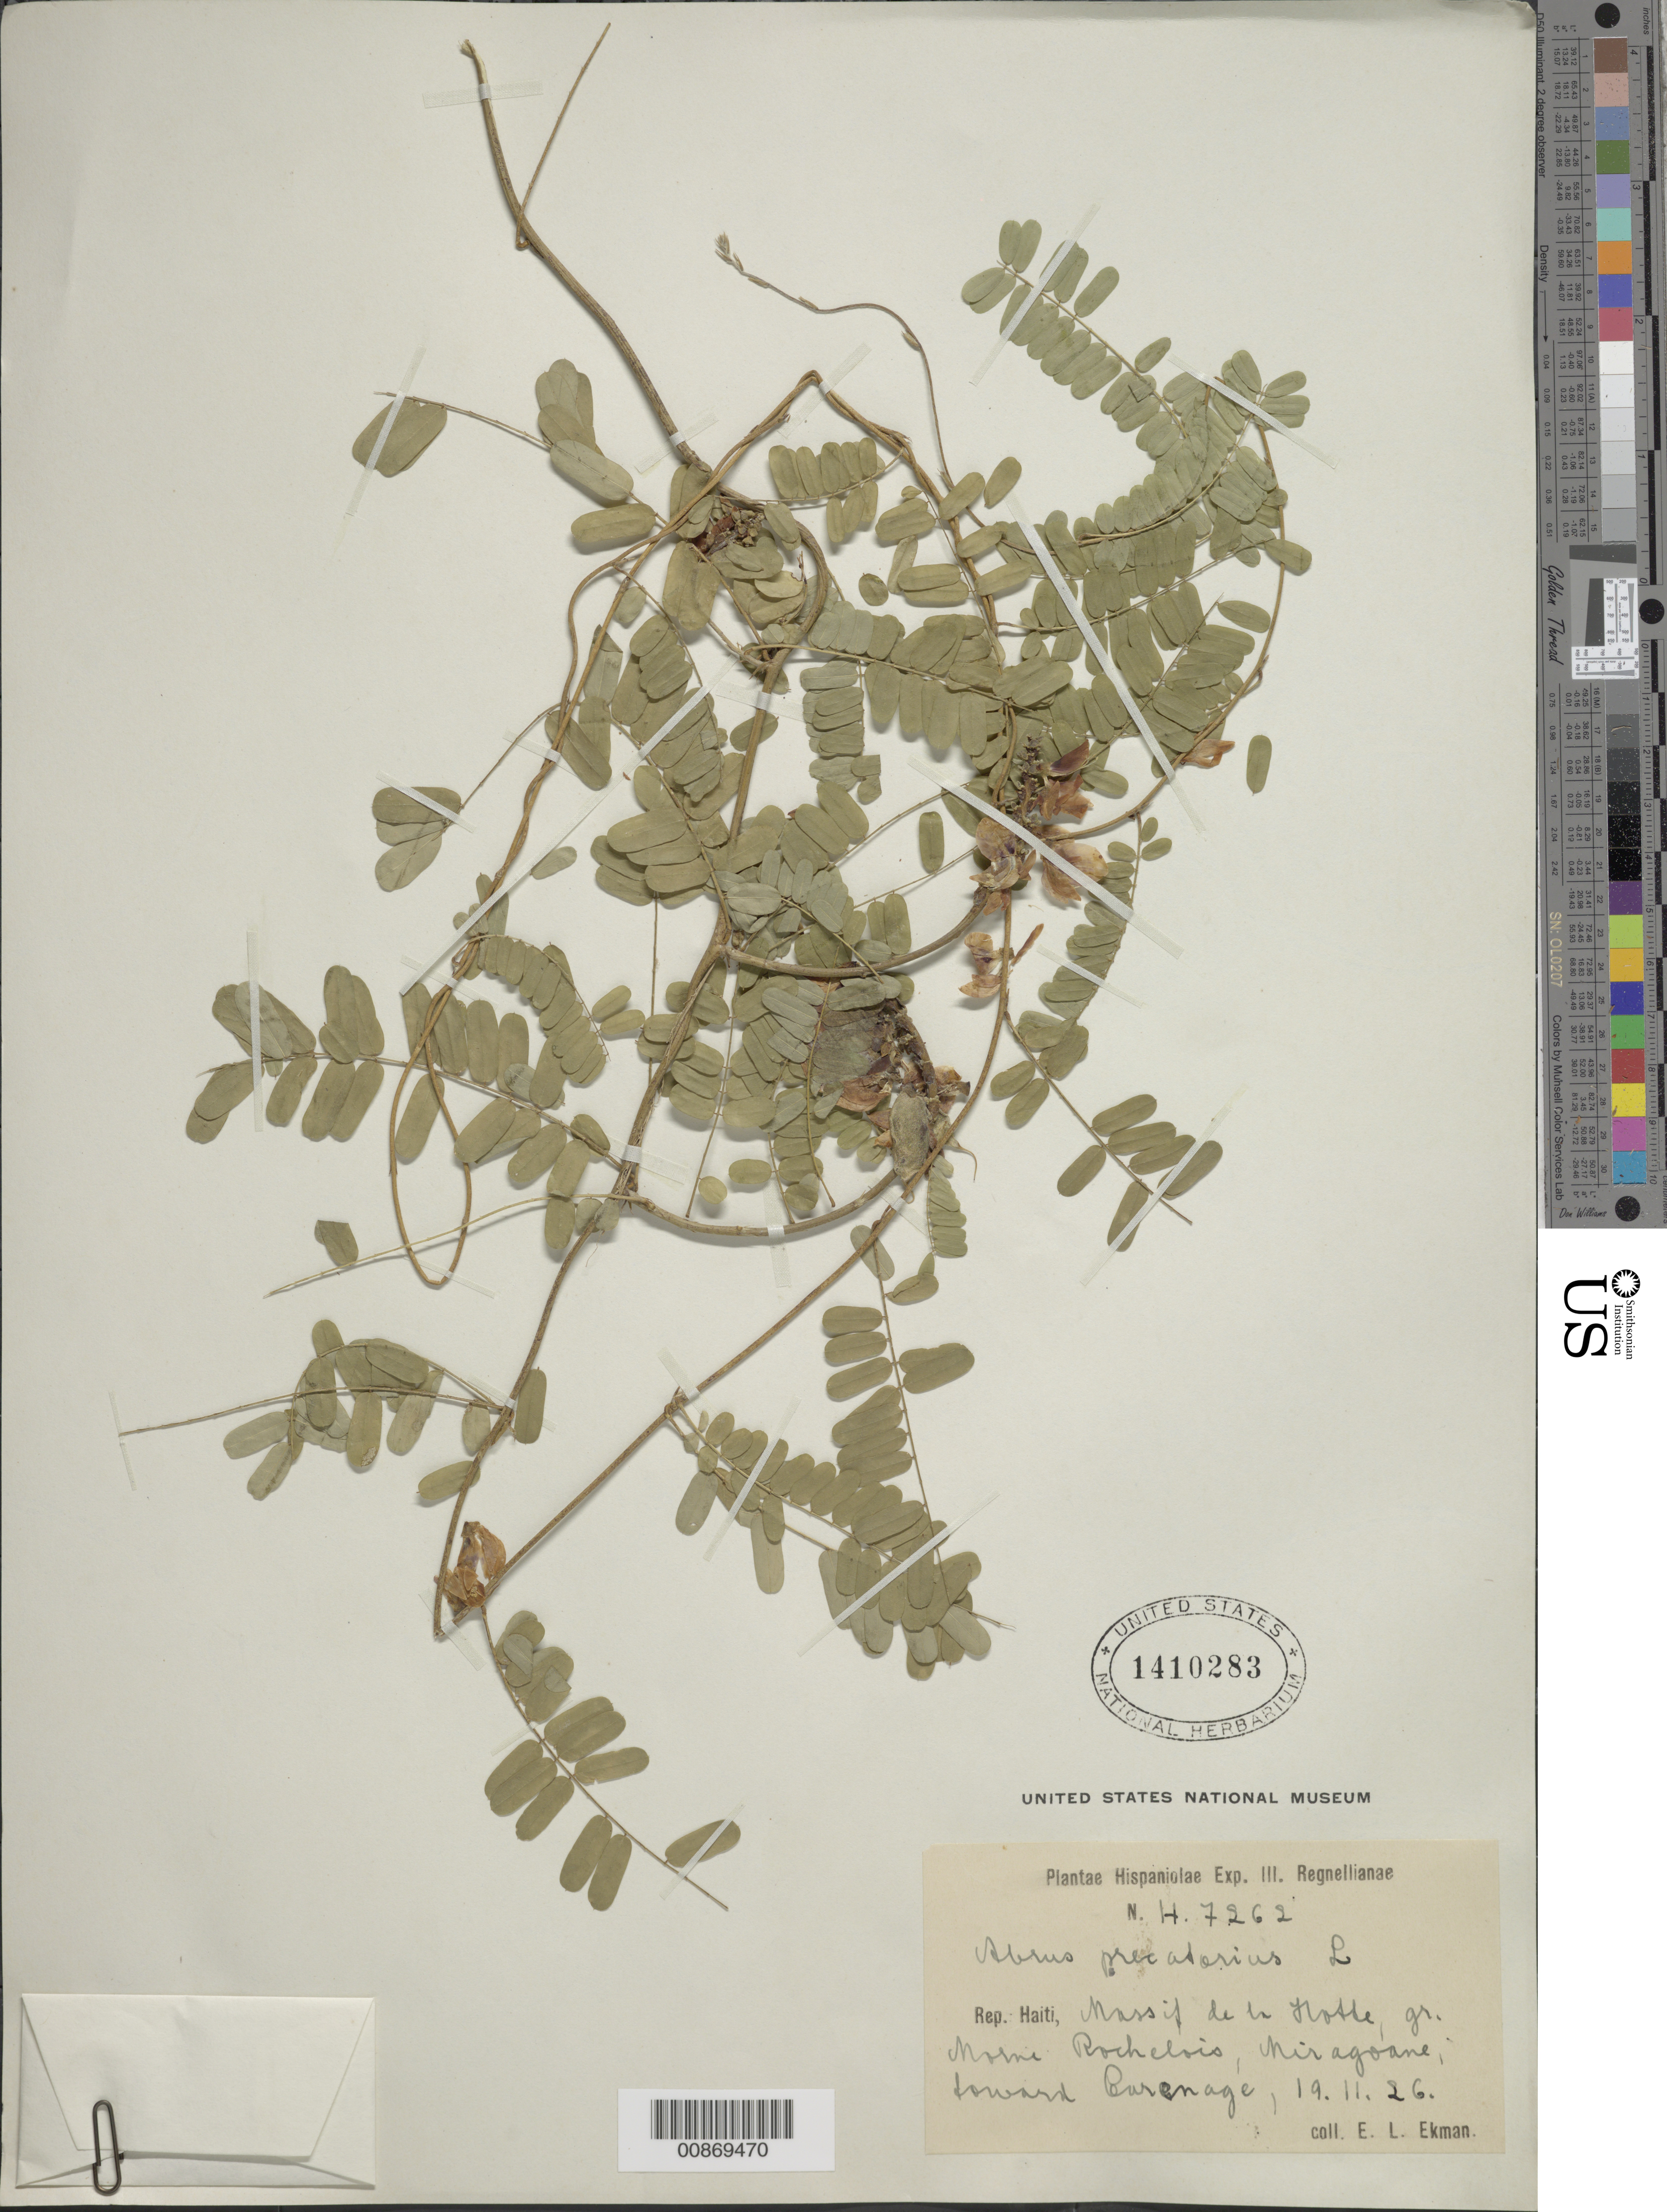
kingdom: Plantae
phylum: Tracheophyta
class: Magnoliopsida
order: Fabales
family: Fabaceae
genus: Abrus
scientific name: Abrus precatorius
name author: L.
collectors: E. L. Ekman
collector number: H 7262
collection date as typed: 19 Nov 1926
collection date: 1926-11-19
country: Haiti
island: Hispaniola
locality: Massif de la Hotte, gr. M. Rochelois, Miragoane, toward Carenage.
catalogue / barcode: US 1410283